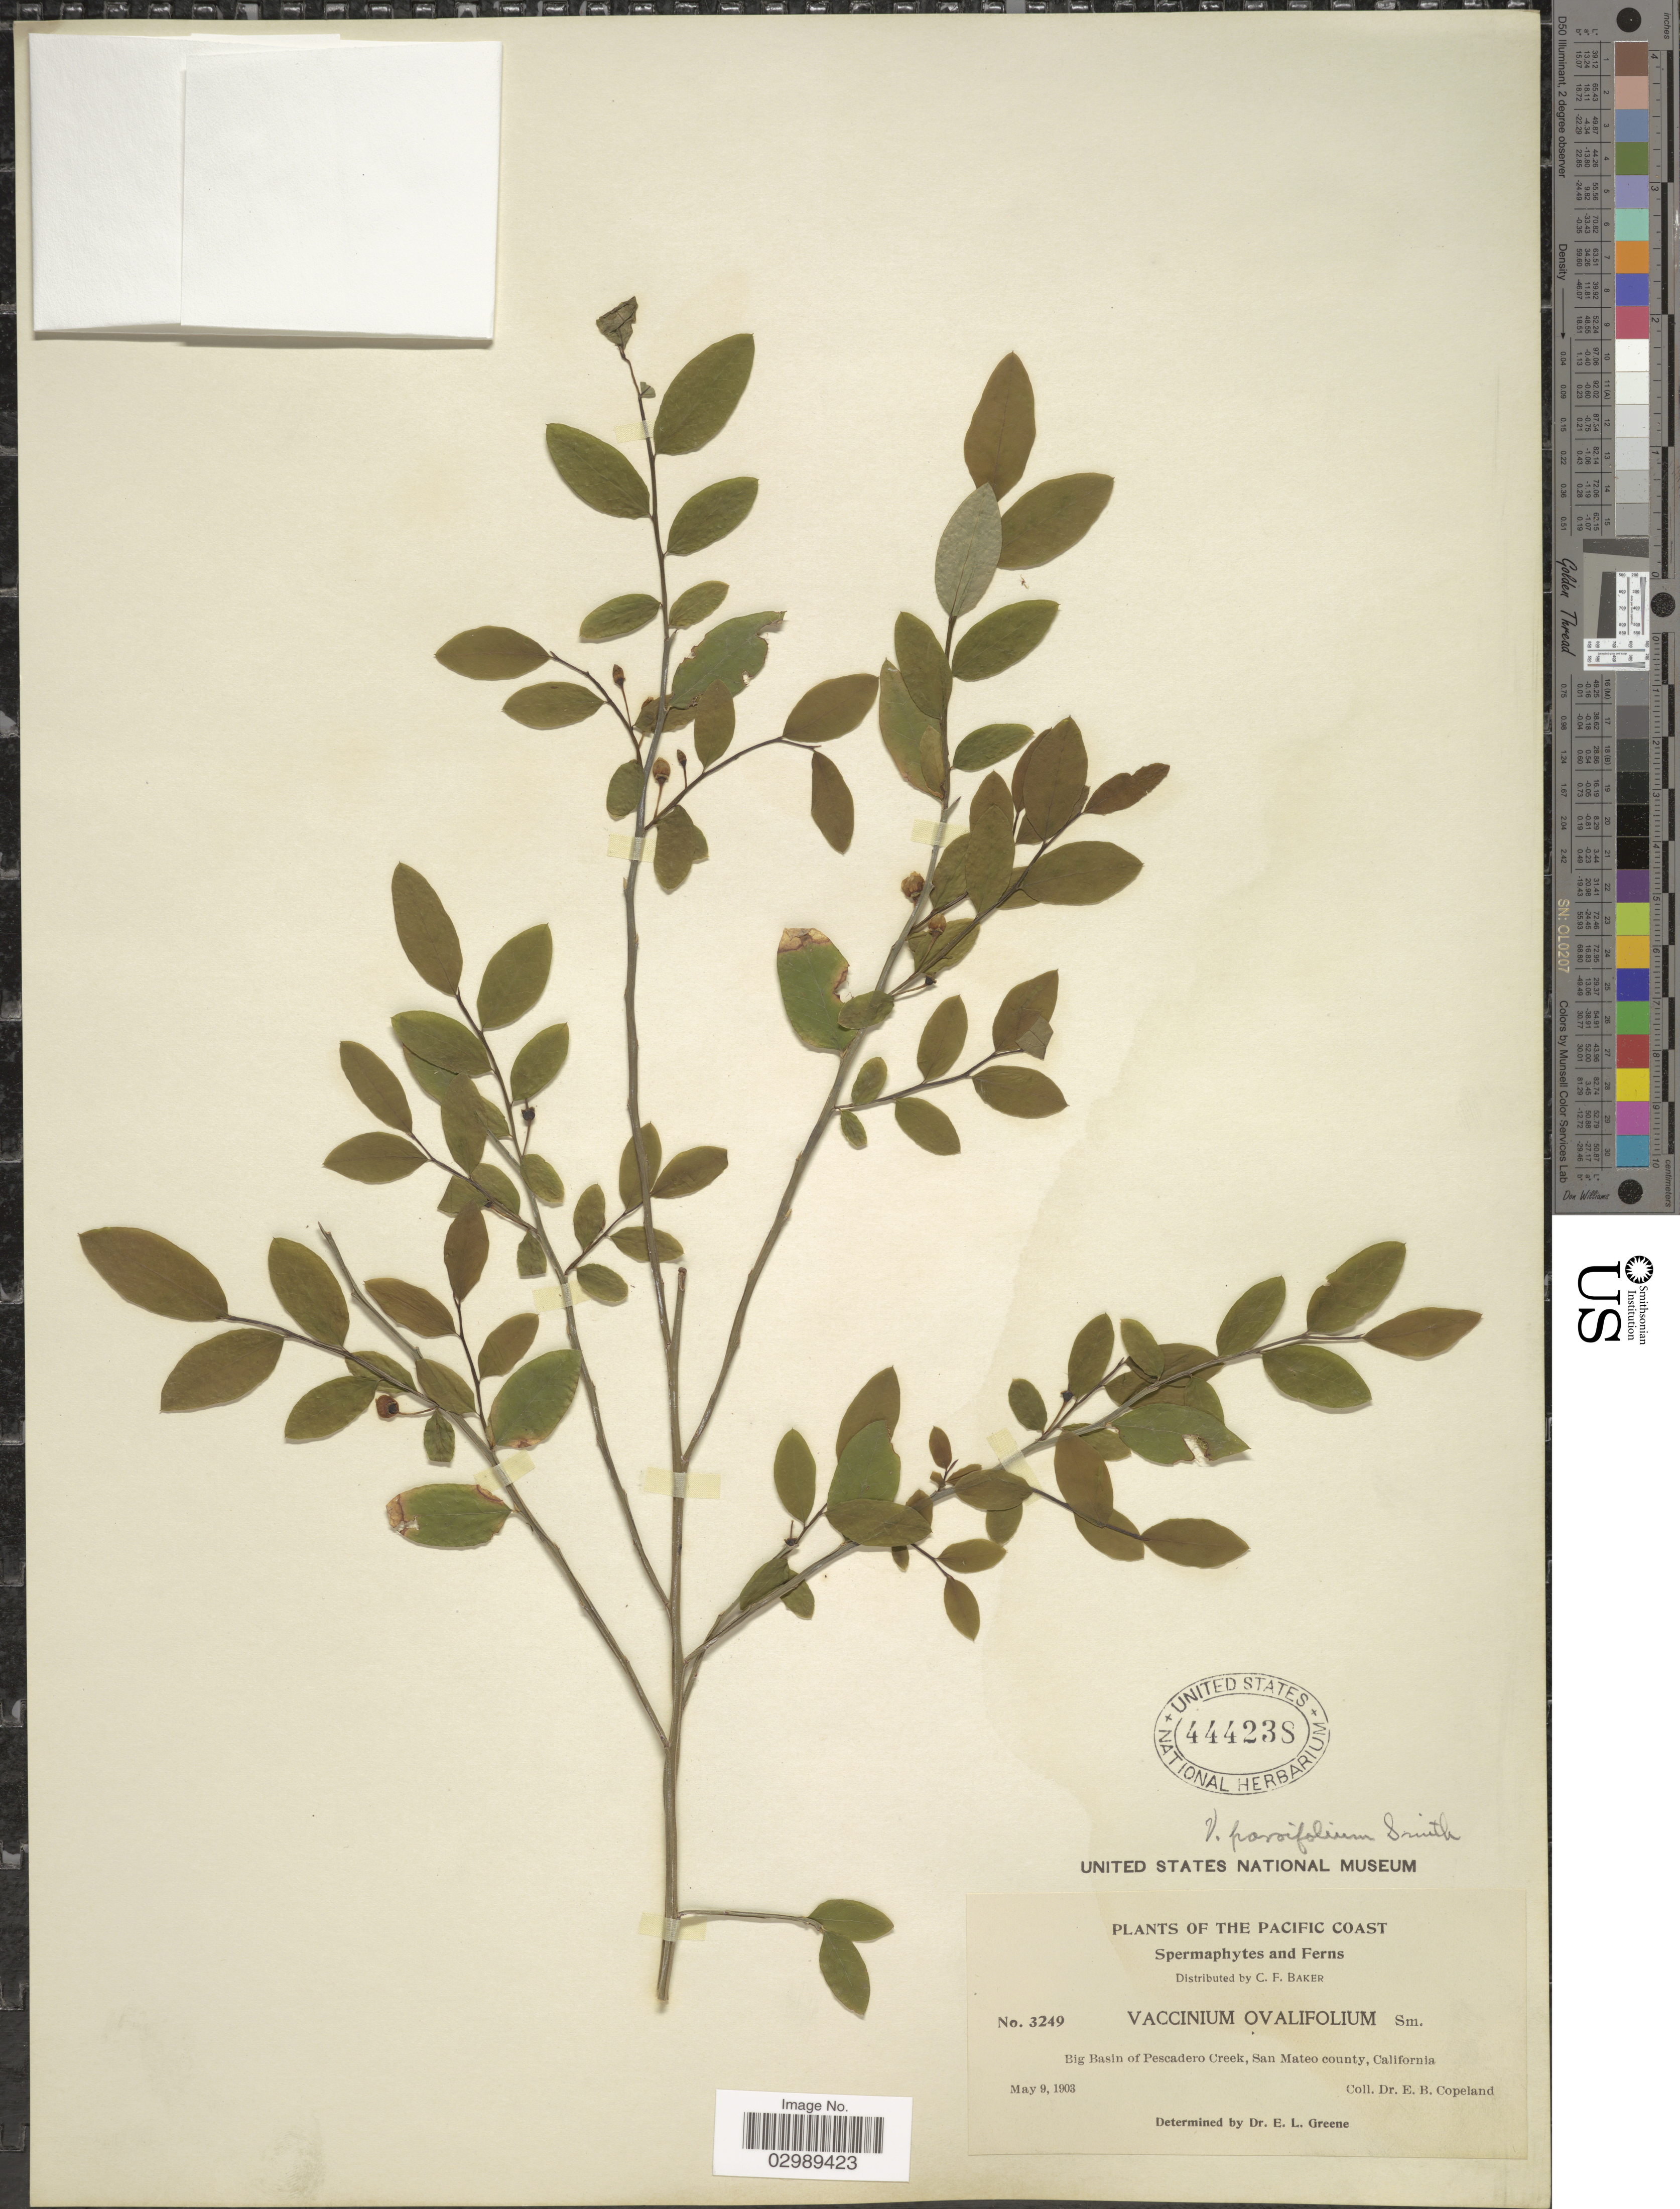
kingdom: Plantae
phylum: Tracheophyta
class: Magnoliopsida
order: Ericales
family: Ericaceae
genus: Vaccinium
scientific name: Vaccinium parvifolium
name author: Small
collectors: E. B. Copeland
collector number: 3249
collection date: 1903-05-09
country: United States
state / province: California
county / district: San Mateo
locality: The Pacific Coast, Big Basin of Pescadero Creek, San Mateo county.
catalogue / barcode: US 444238